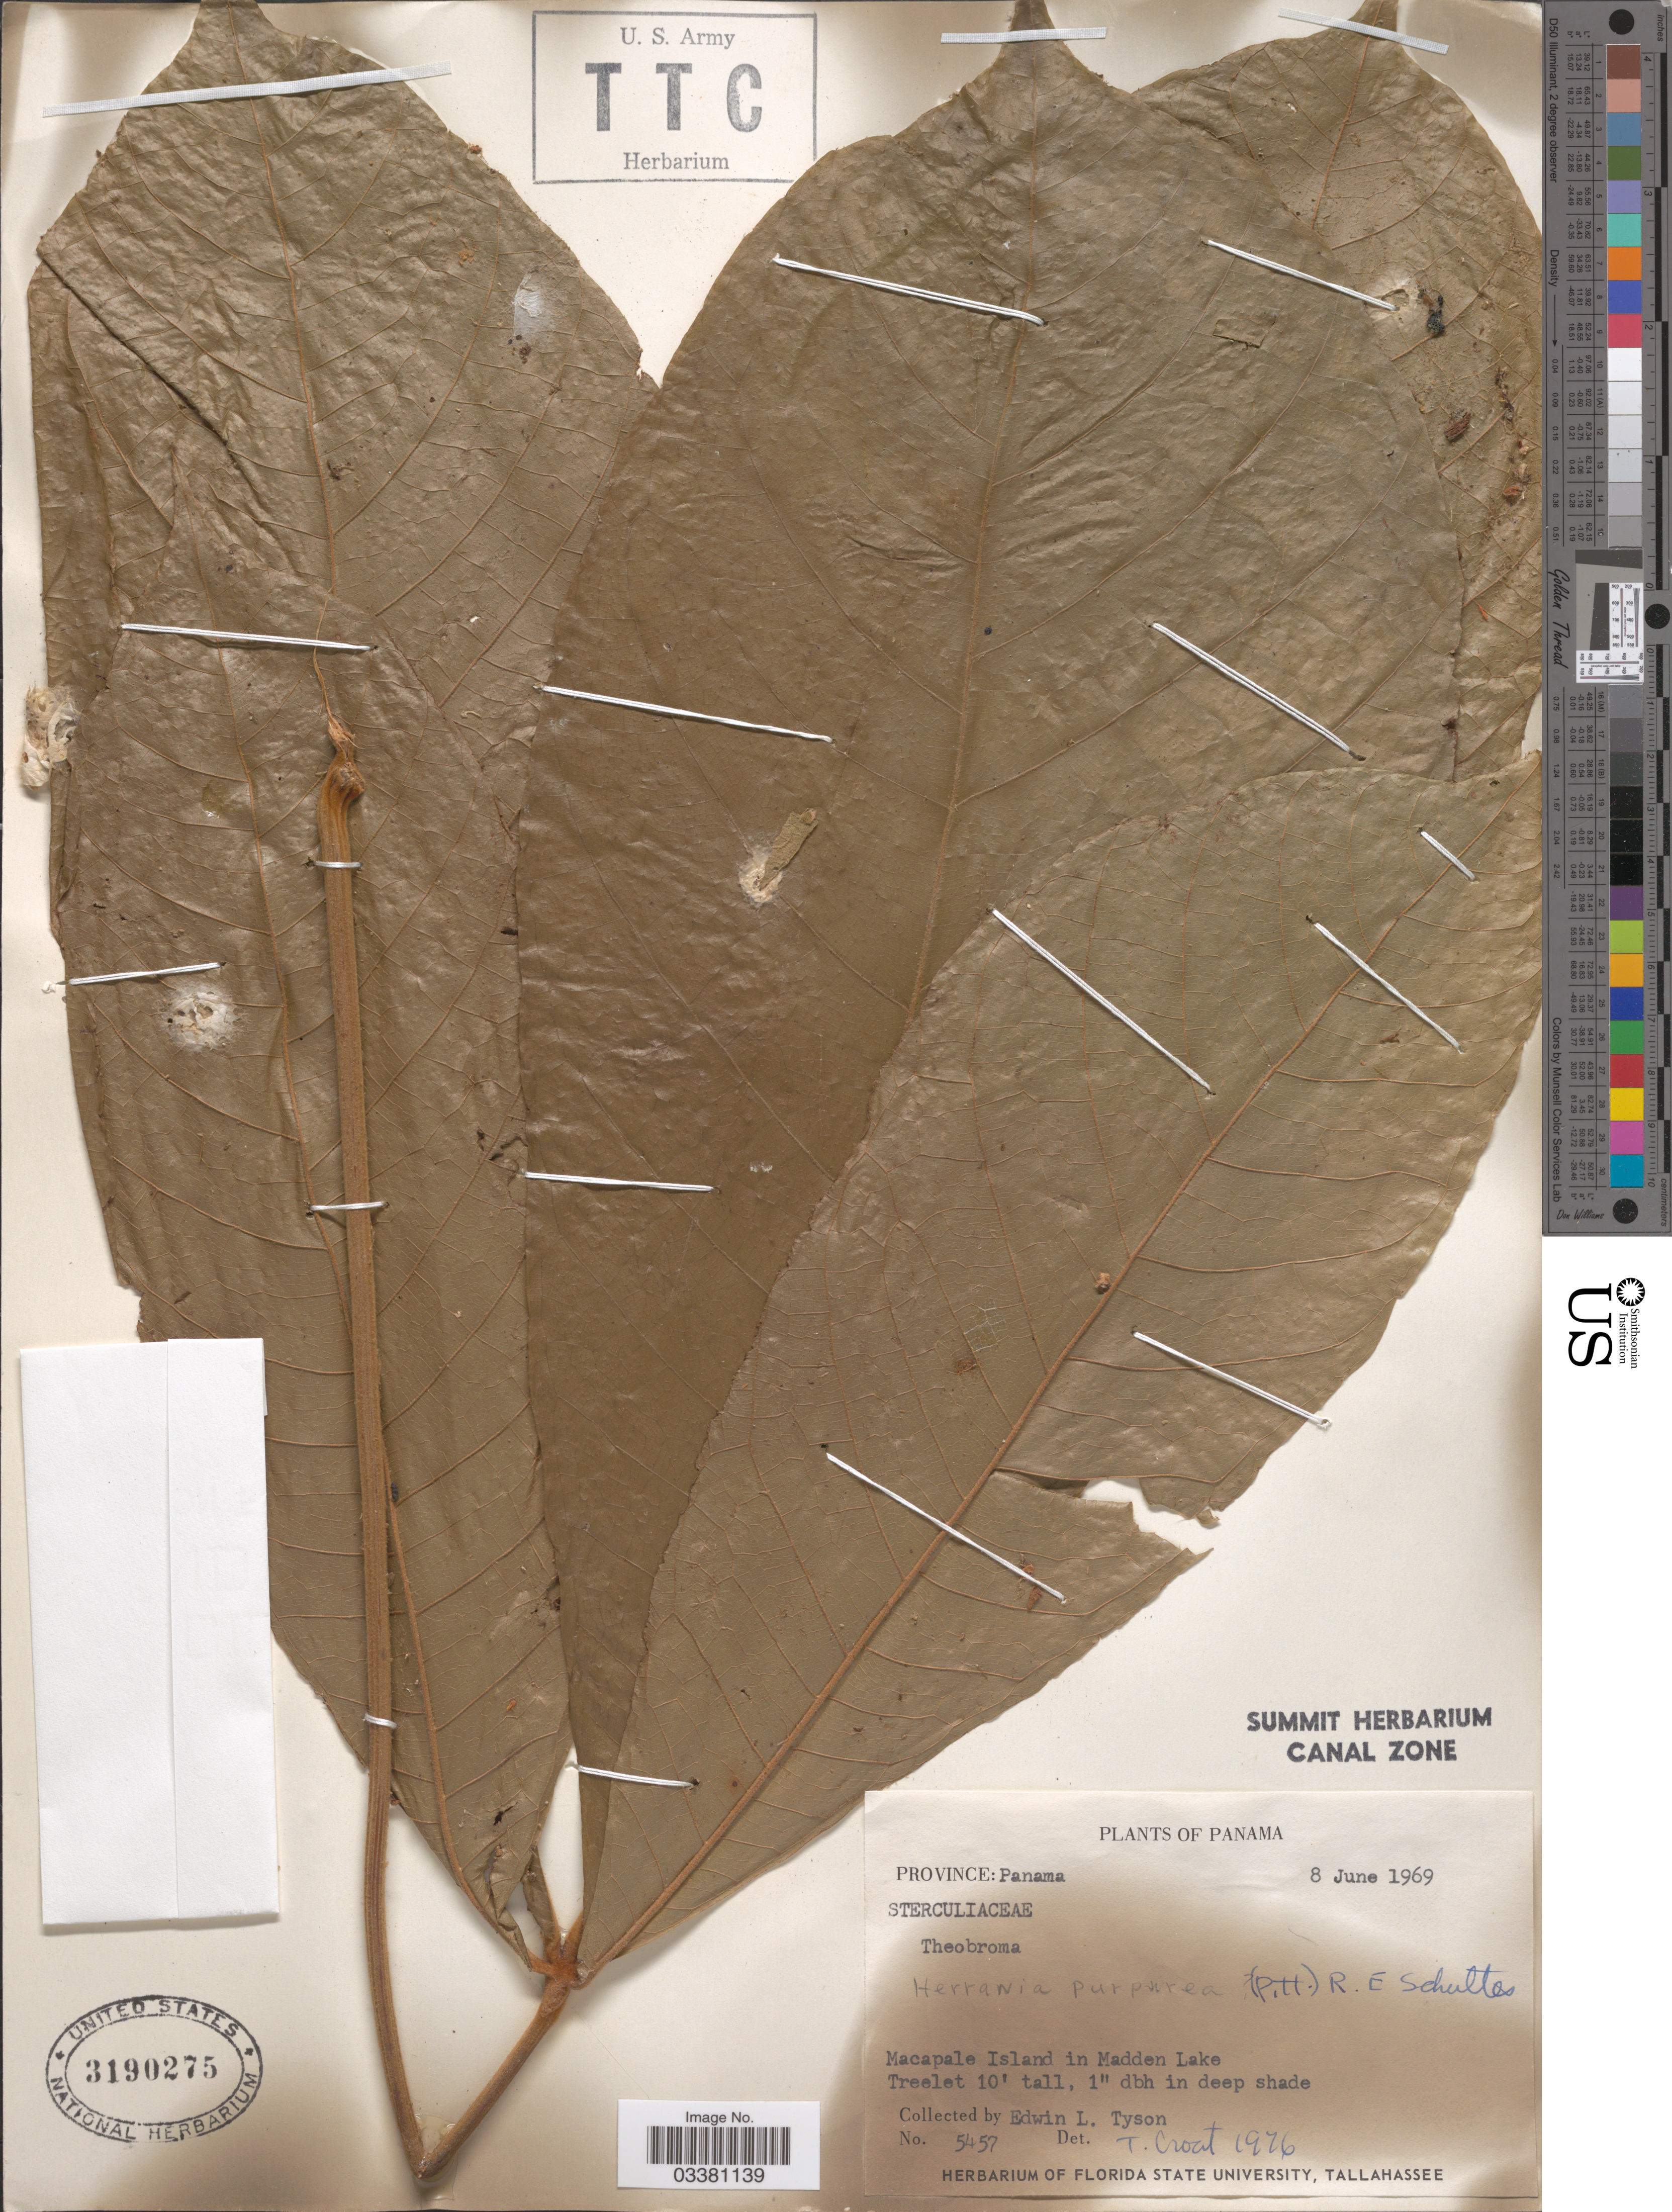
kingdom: Plantae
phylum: Tracheophyta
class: Magnoliopsida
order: Malvales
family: Malvaceae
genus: Theobroma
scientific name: Theobroma purpureum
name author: Pittier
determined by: Dorr, L. J., (BOT), Smithsonian Institution - National Museum of Natural History (UNITED STATES)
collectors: E. L. Tyson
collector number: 5457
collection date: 1969-06-08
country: Panama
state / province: Panamá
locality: Macapale Island in Madden Lake.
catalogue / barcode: US 3190275